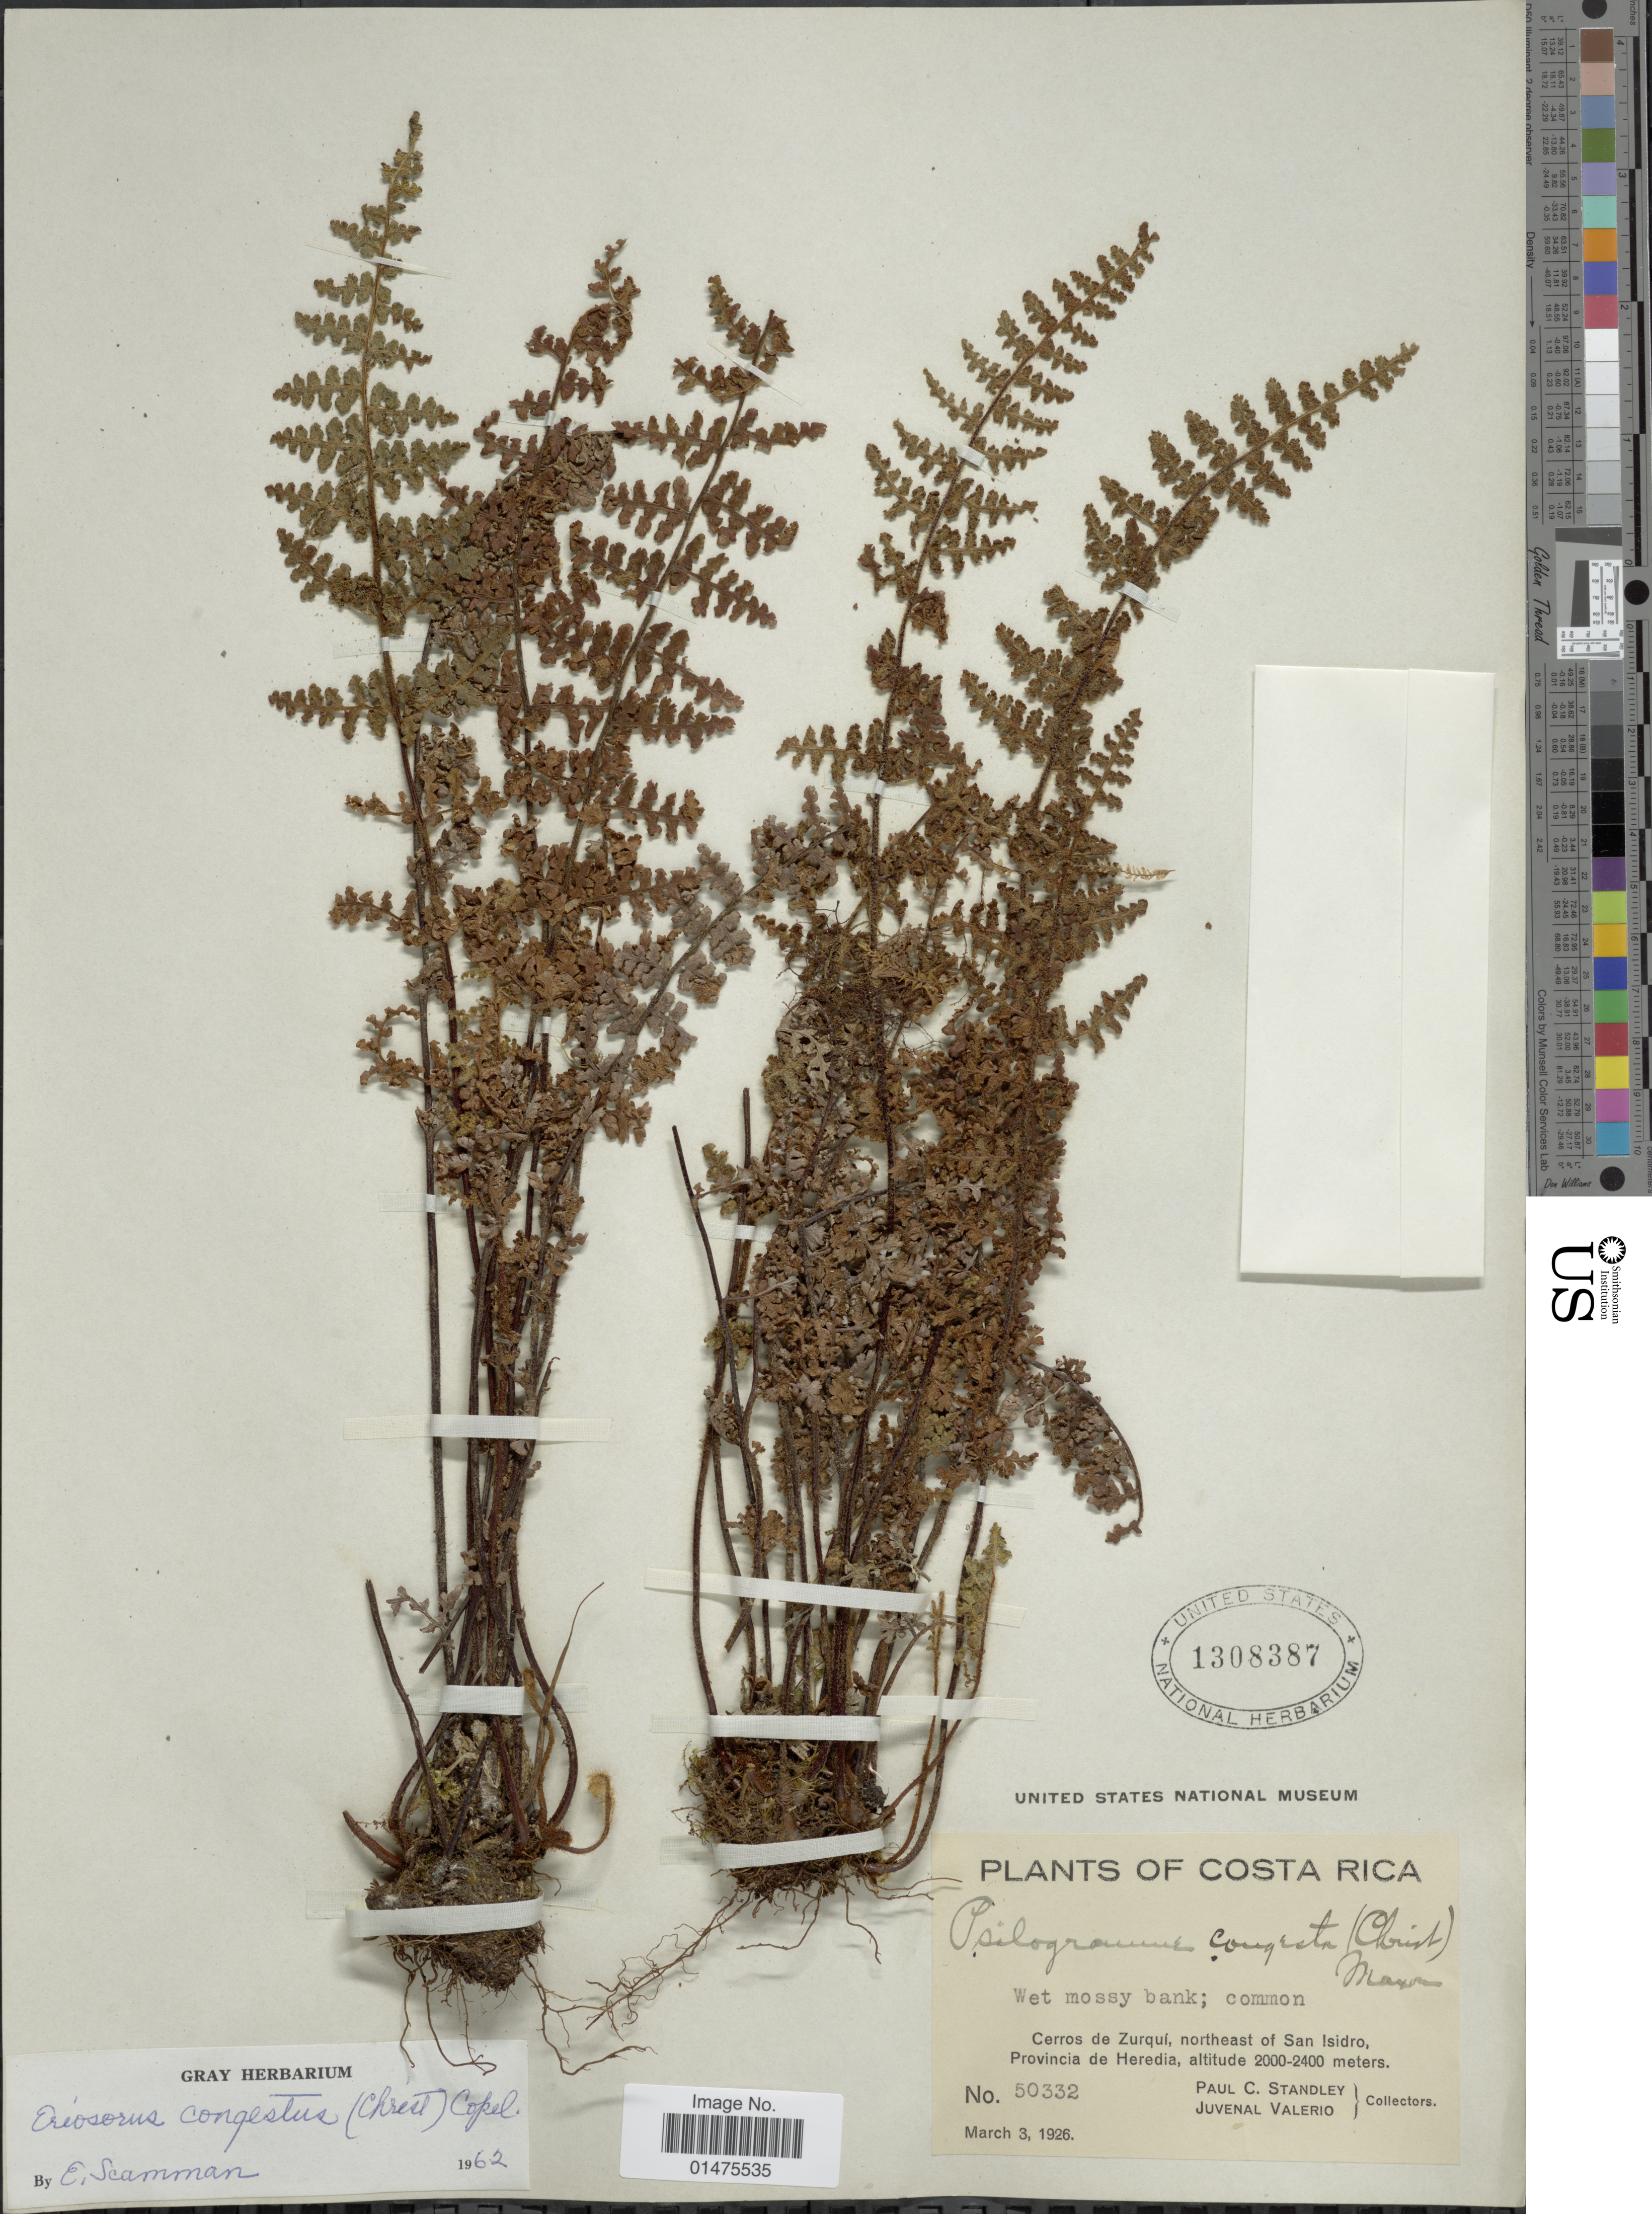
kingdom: Plantae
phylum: Tracheophyta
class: Polypodiopsida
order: Polypodiales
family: Pteridaceae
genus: Jamesonia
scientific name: Jamesonia congesta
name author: (Christ) Christenh.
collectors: P. C. Standley & J. Valerio R.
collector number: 50332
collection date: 1926-03-03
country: Costa Rica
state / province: Heredia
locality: Cerros de Zurqui, northeast of San Isidro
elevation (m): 2000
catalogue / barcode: US 1308387